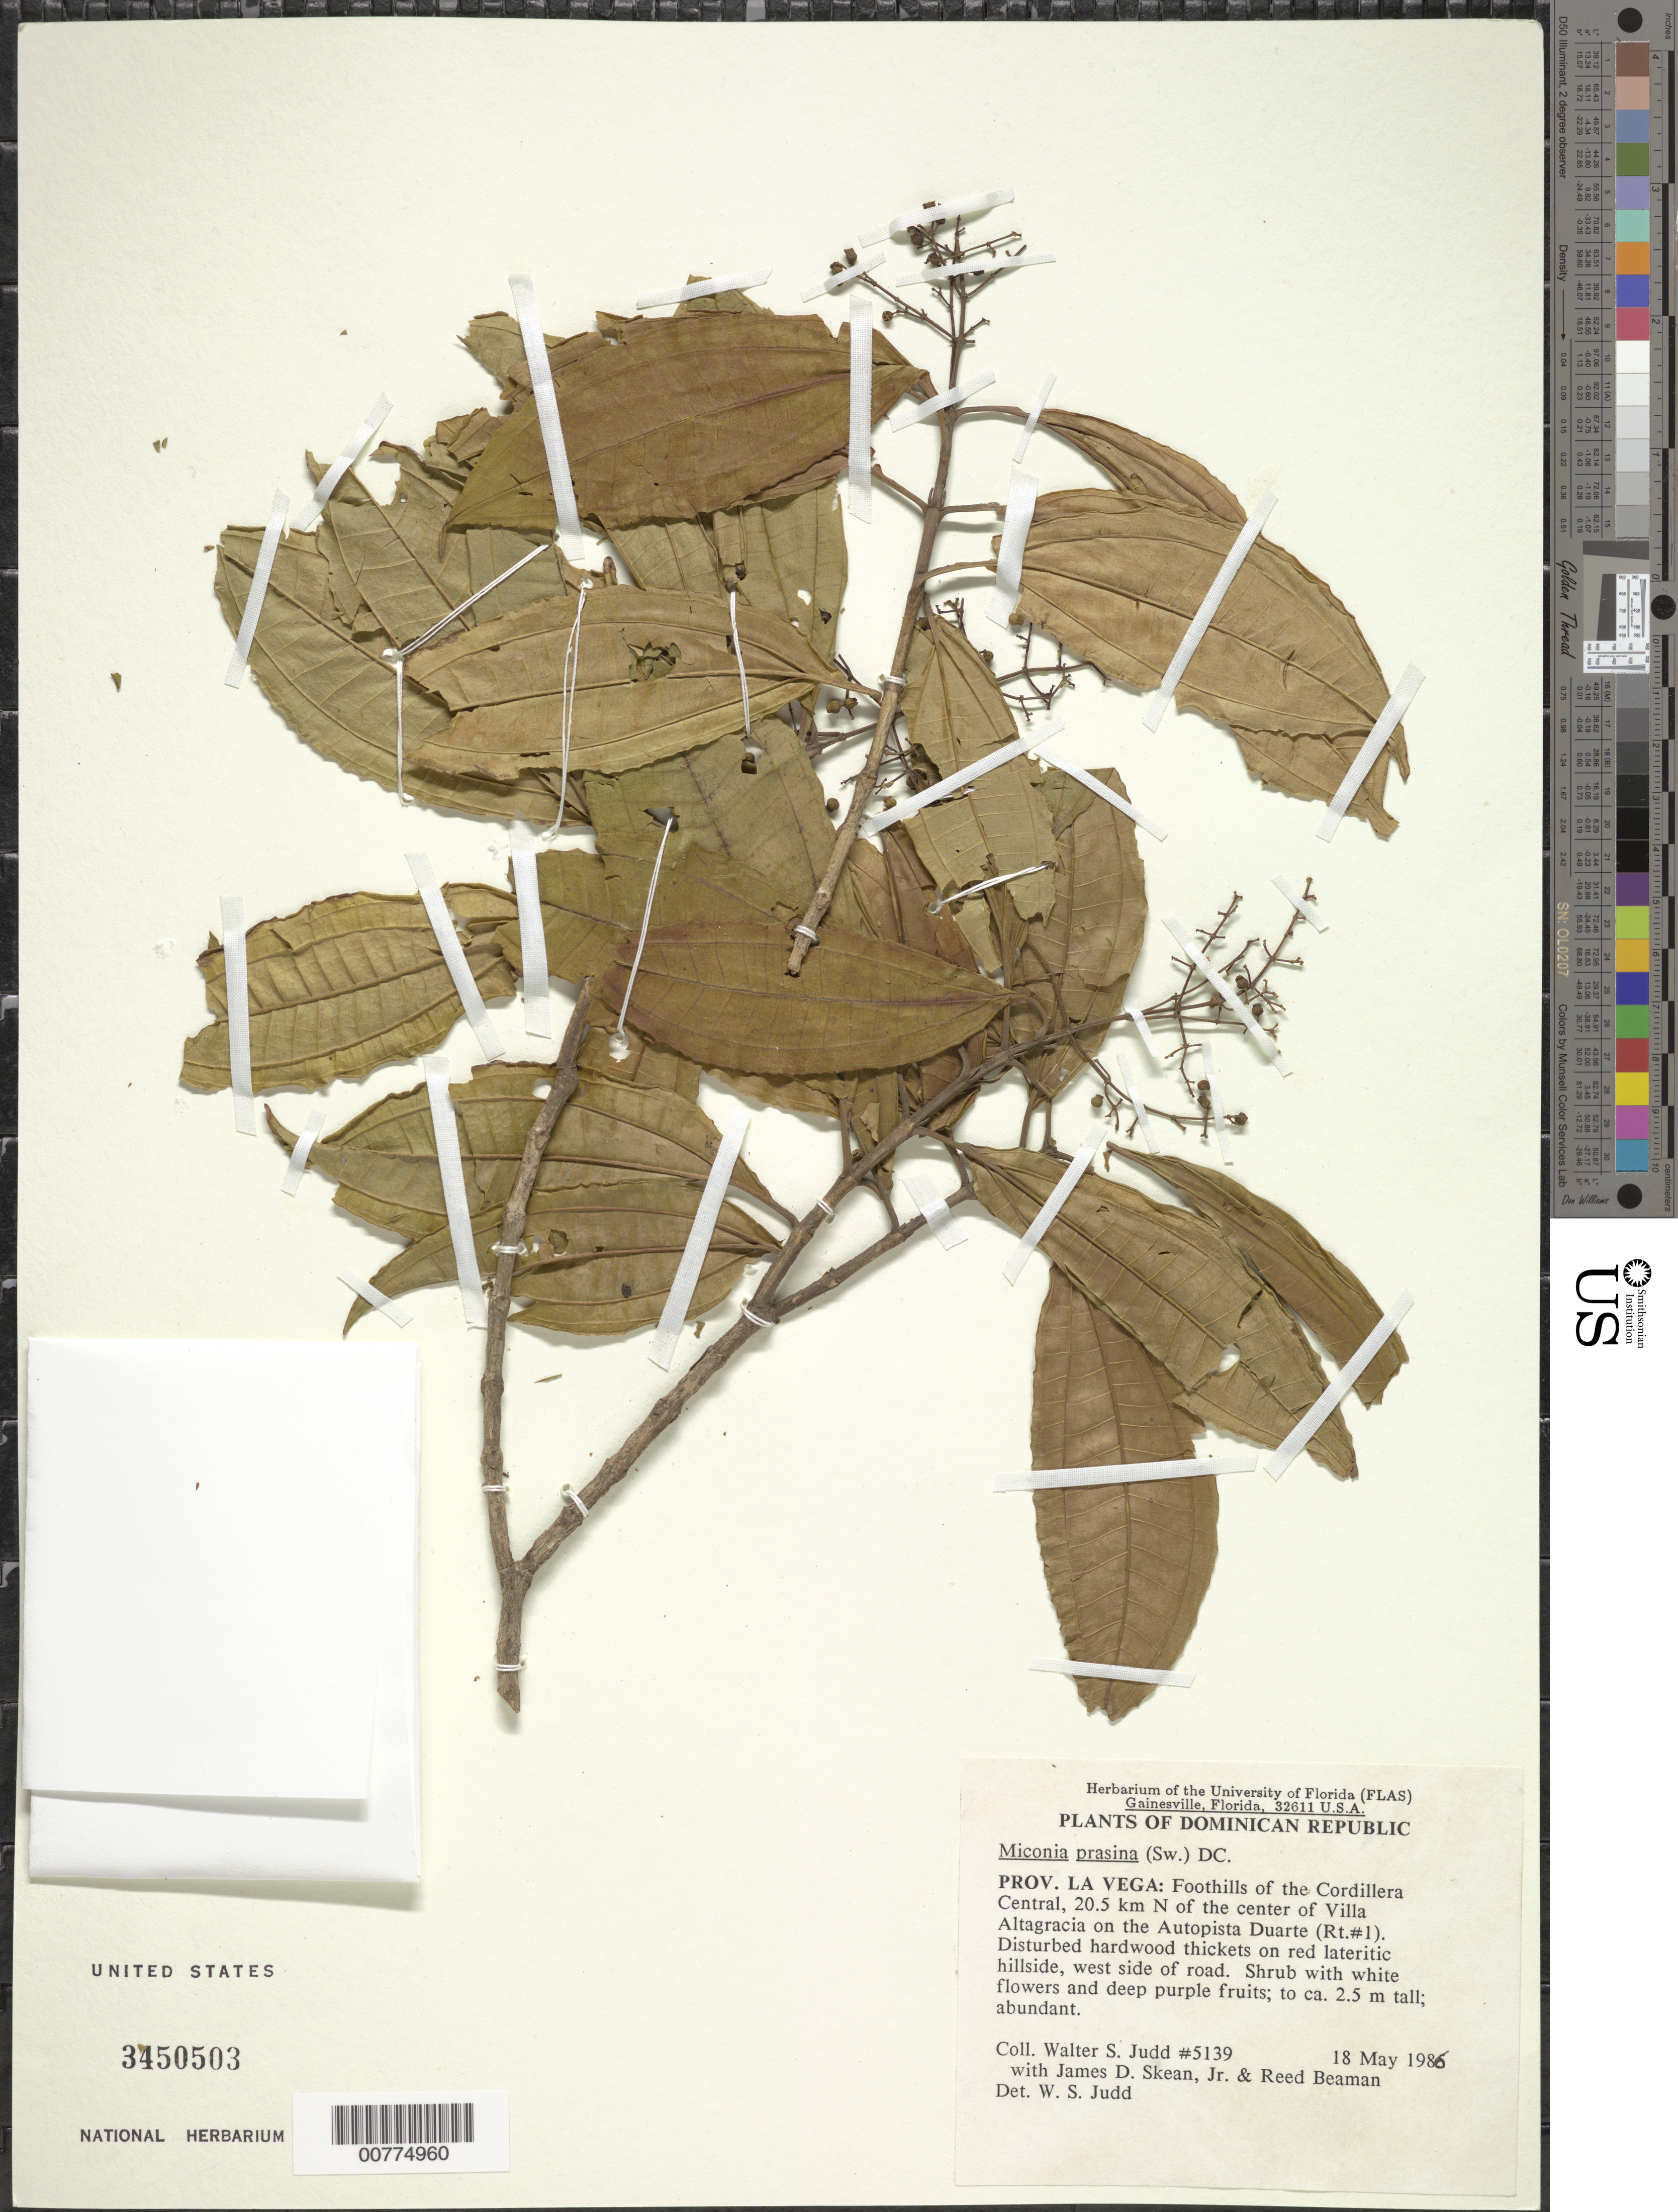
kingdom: Plantae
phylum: Tracheophyta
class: Magnoliopsida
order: Myrtales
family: Melastomataceae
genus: Miconia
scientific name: Miconia prasina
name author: (Sw.) DC.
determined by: Judd, Walter S.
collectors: W. S. Judd & R. S. Beaman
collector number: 5139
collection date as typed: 18 May 1986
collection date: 1986-05-18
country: Dominican Republic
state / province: La Vega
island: Hispaniola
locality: Foothills of the Cordillera Central, 20.5 km N of Villa Altagracia on the Duarte Highway (Rt. #1).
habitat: Disturbed hardwood thicket on red lateritic hillside, west side of road.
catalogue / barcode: US 3450503